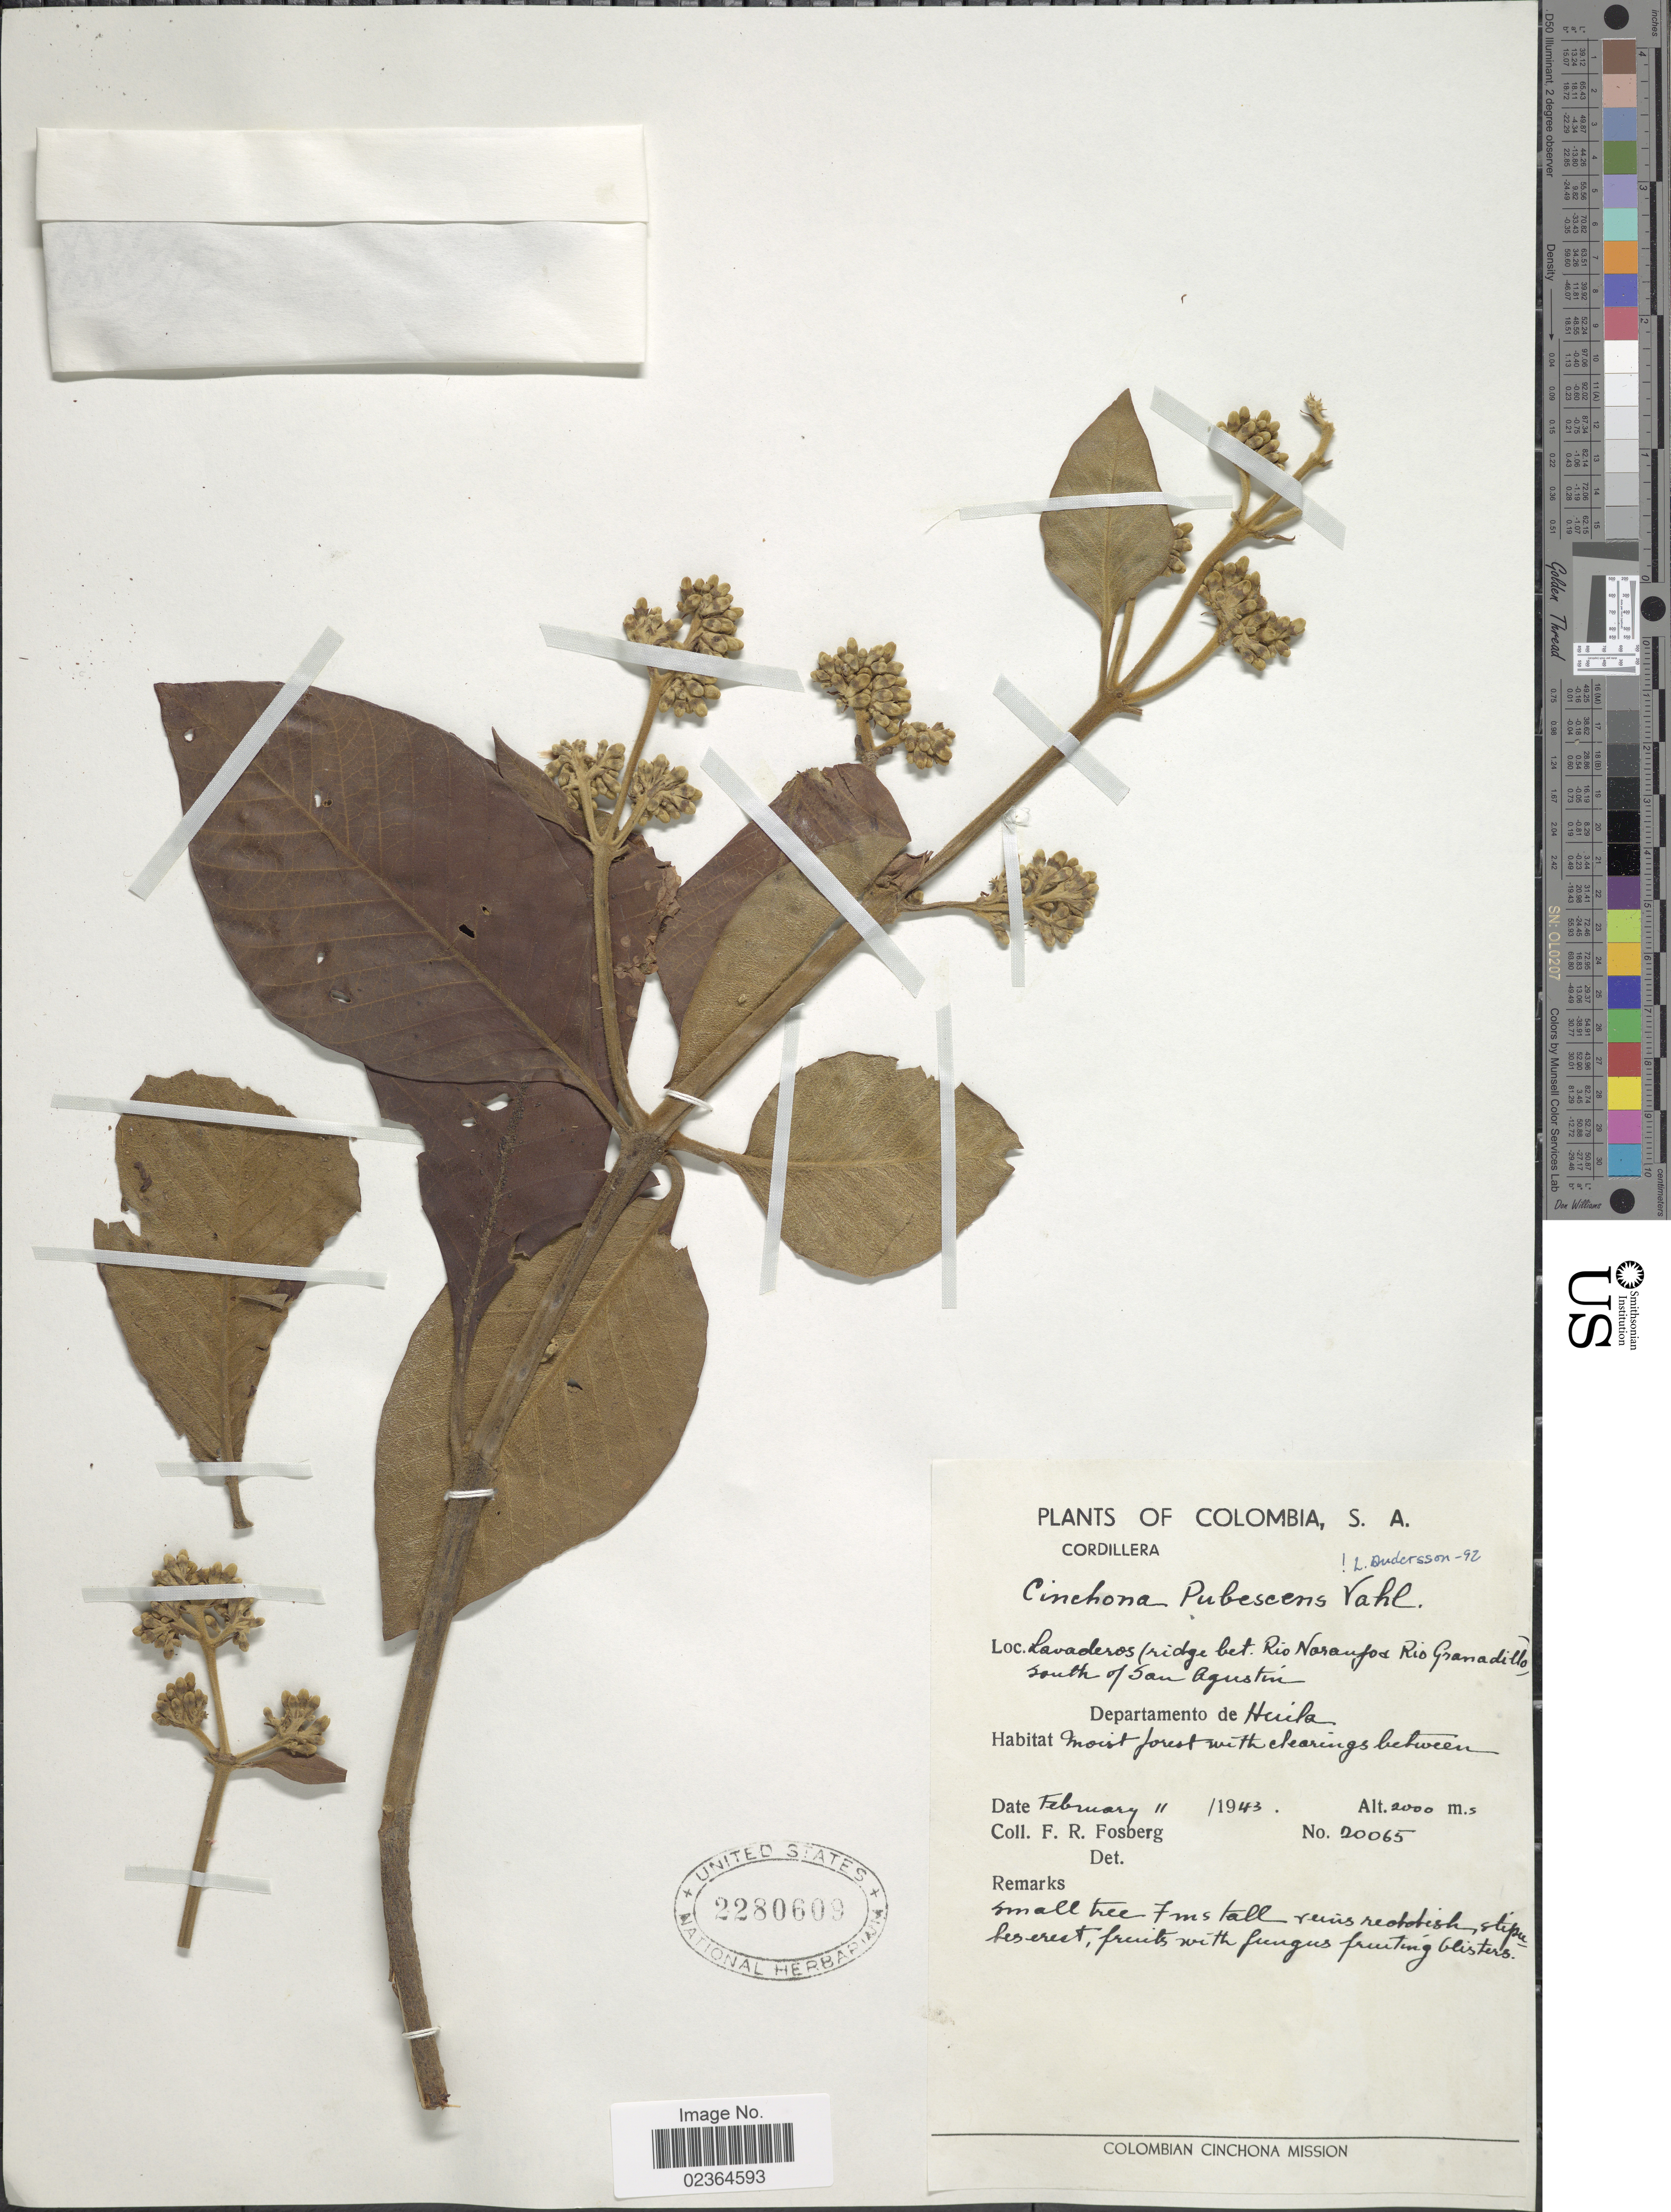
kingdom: Plantae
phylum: Tracheophyta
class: Magnoliopsida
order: Gentianales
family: Rubiaceae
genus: Cinchona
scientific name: Cinchona pubescens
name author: Vahl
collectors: F. R. Fosberg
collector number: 20065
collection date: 1943-02-11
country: Colombia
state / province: Huila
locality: Cordillera. Lavaderos (ridge bet. Rio Naranjos Rio Granadillo) south of San Agustín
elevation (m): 2000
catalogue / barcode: US 2280609